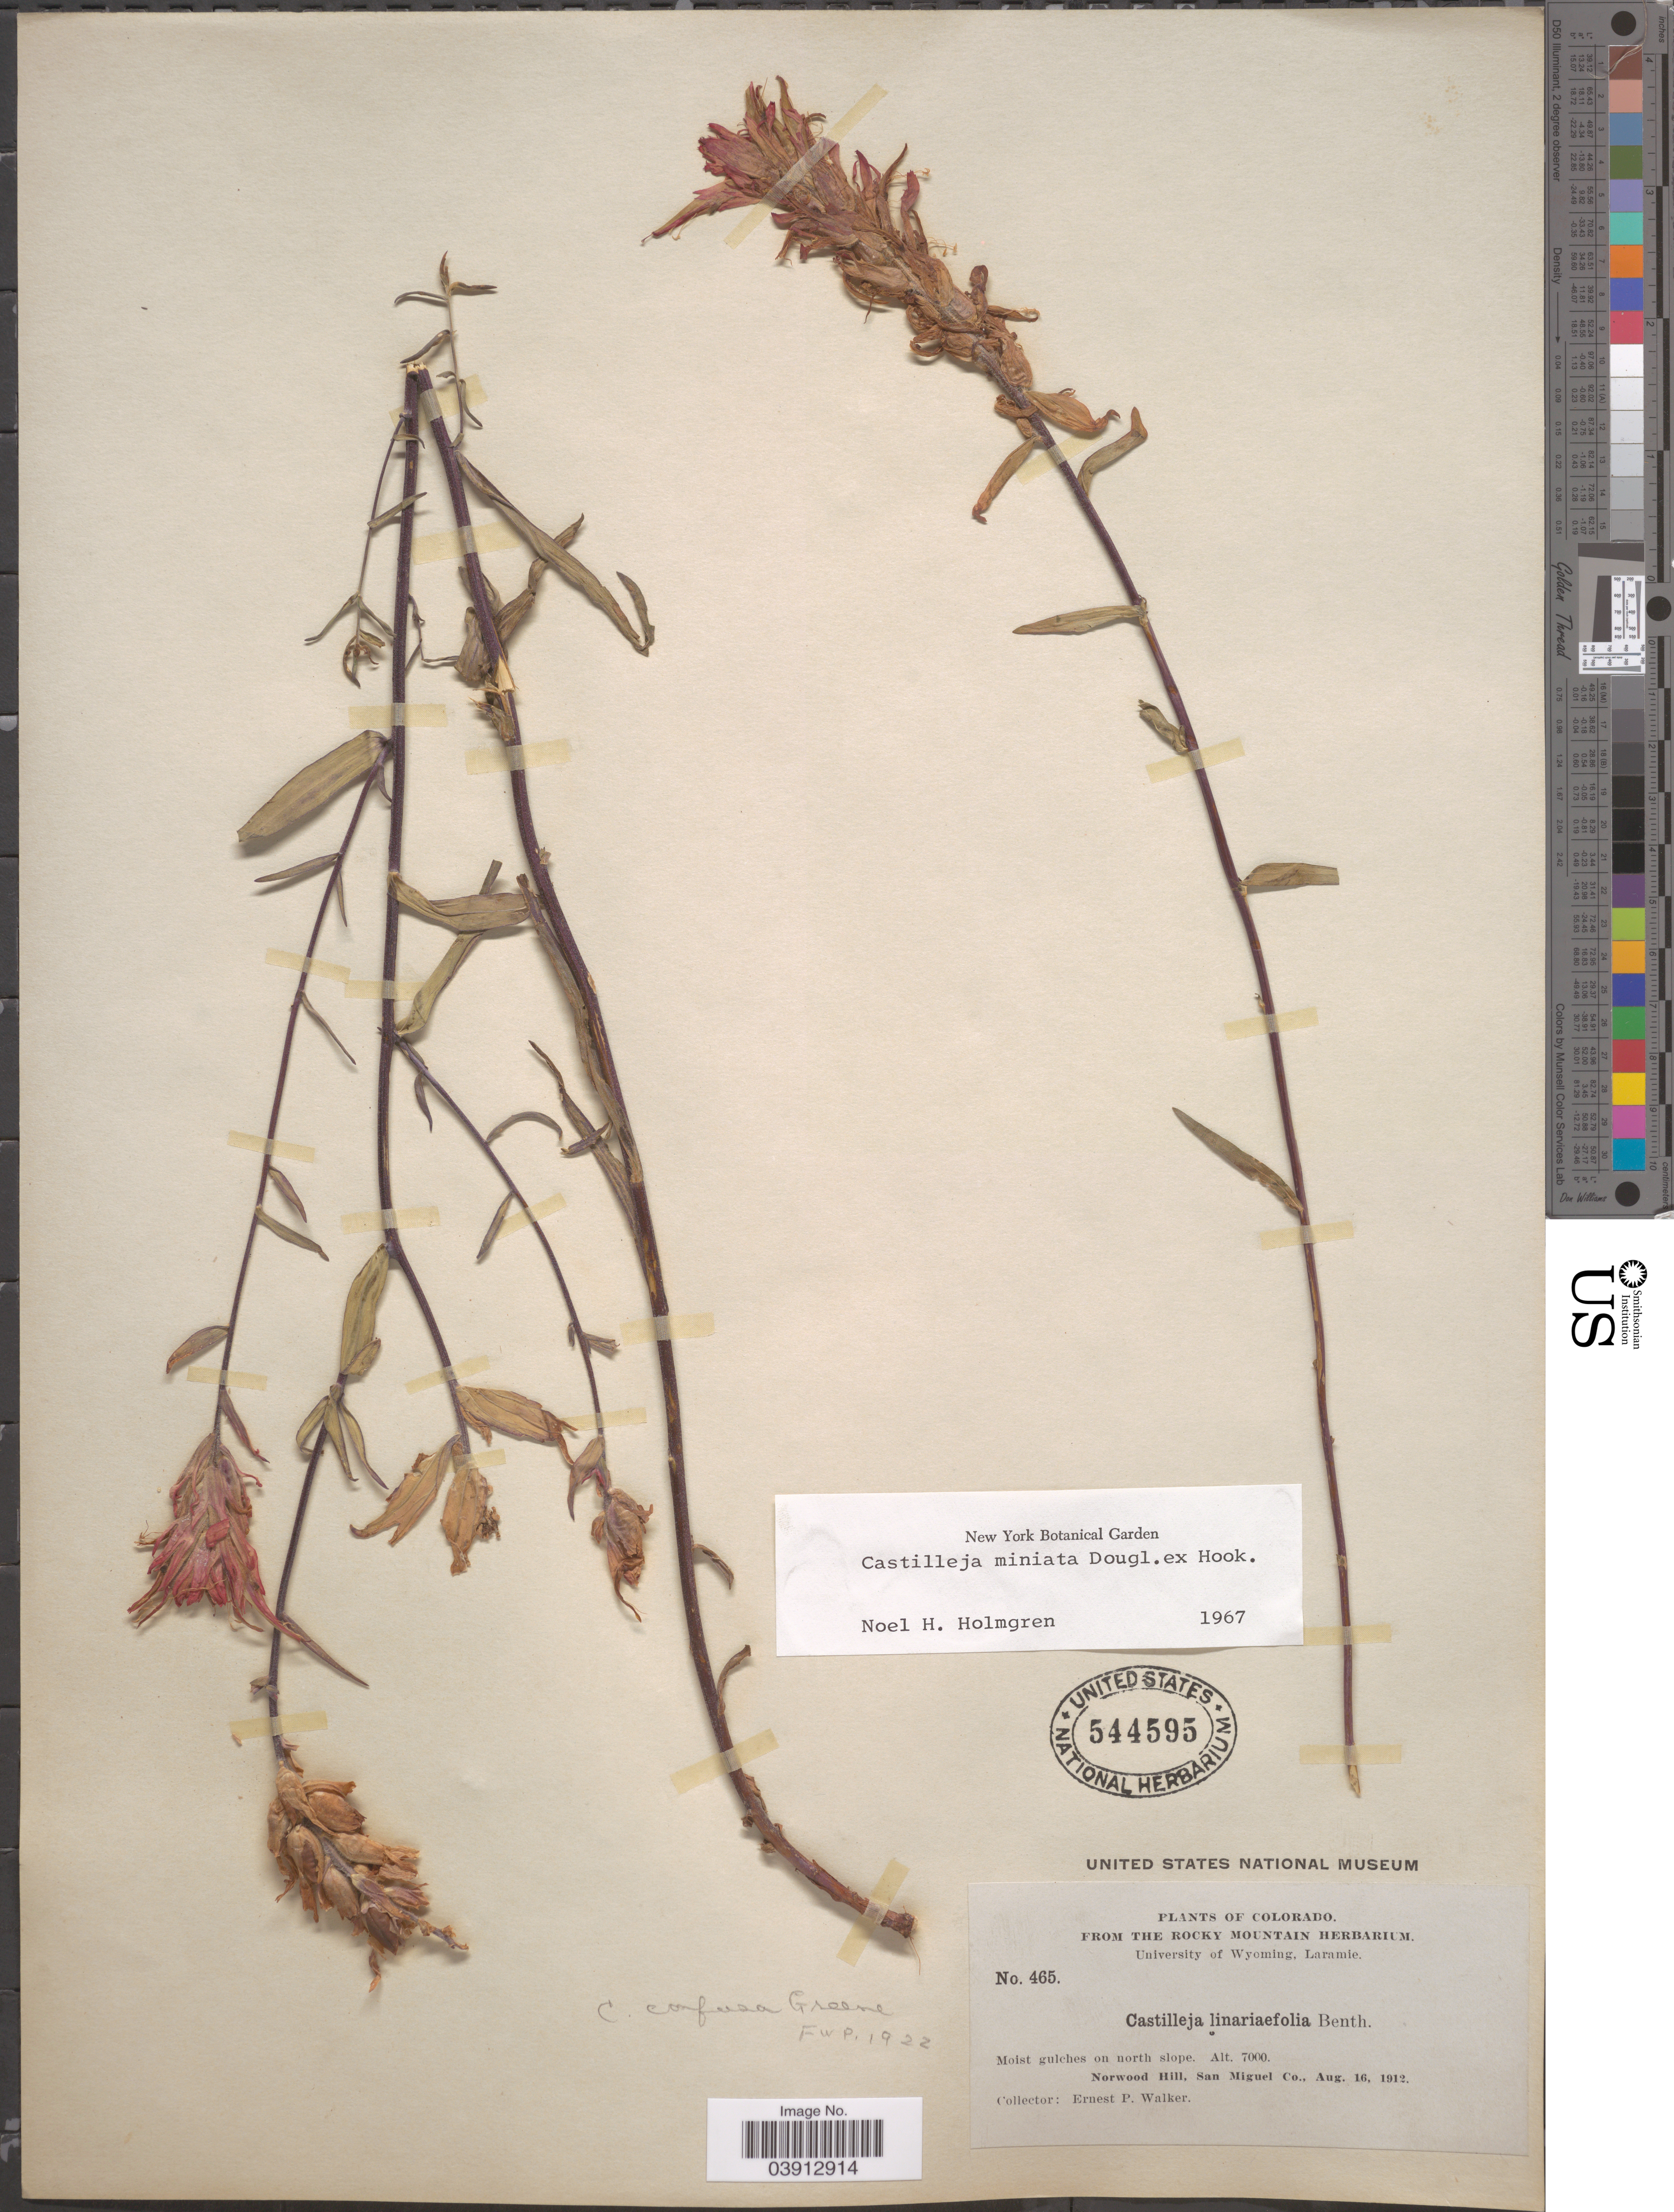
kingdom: Plantae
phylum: Tracheophyta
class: Magnoliopsida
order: Lamiales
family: Orobanchaceae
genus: Castilleja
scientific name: Castilleja miniata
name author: Douglas ex Hook.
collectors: E. P. Walker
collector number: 465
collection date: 1912-08-16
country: United States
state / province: Colorado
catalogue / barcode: US 544595